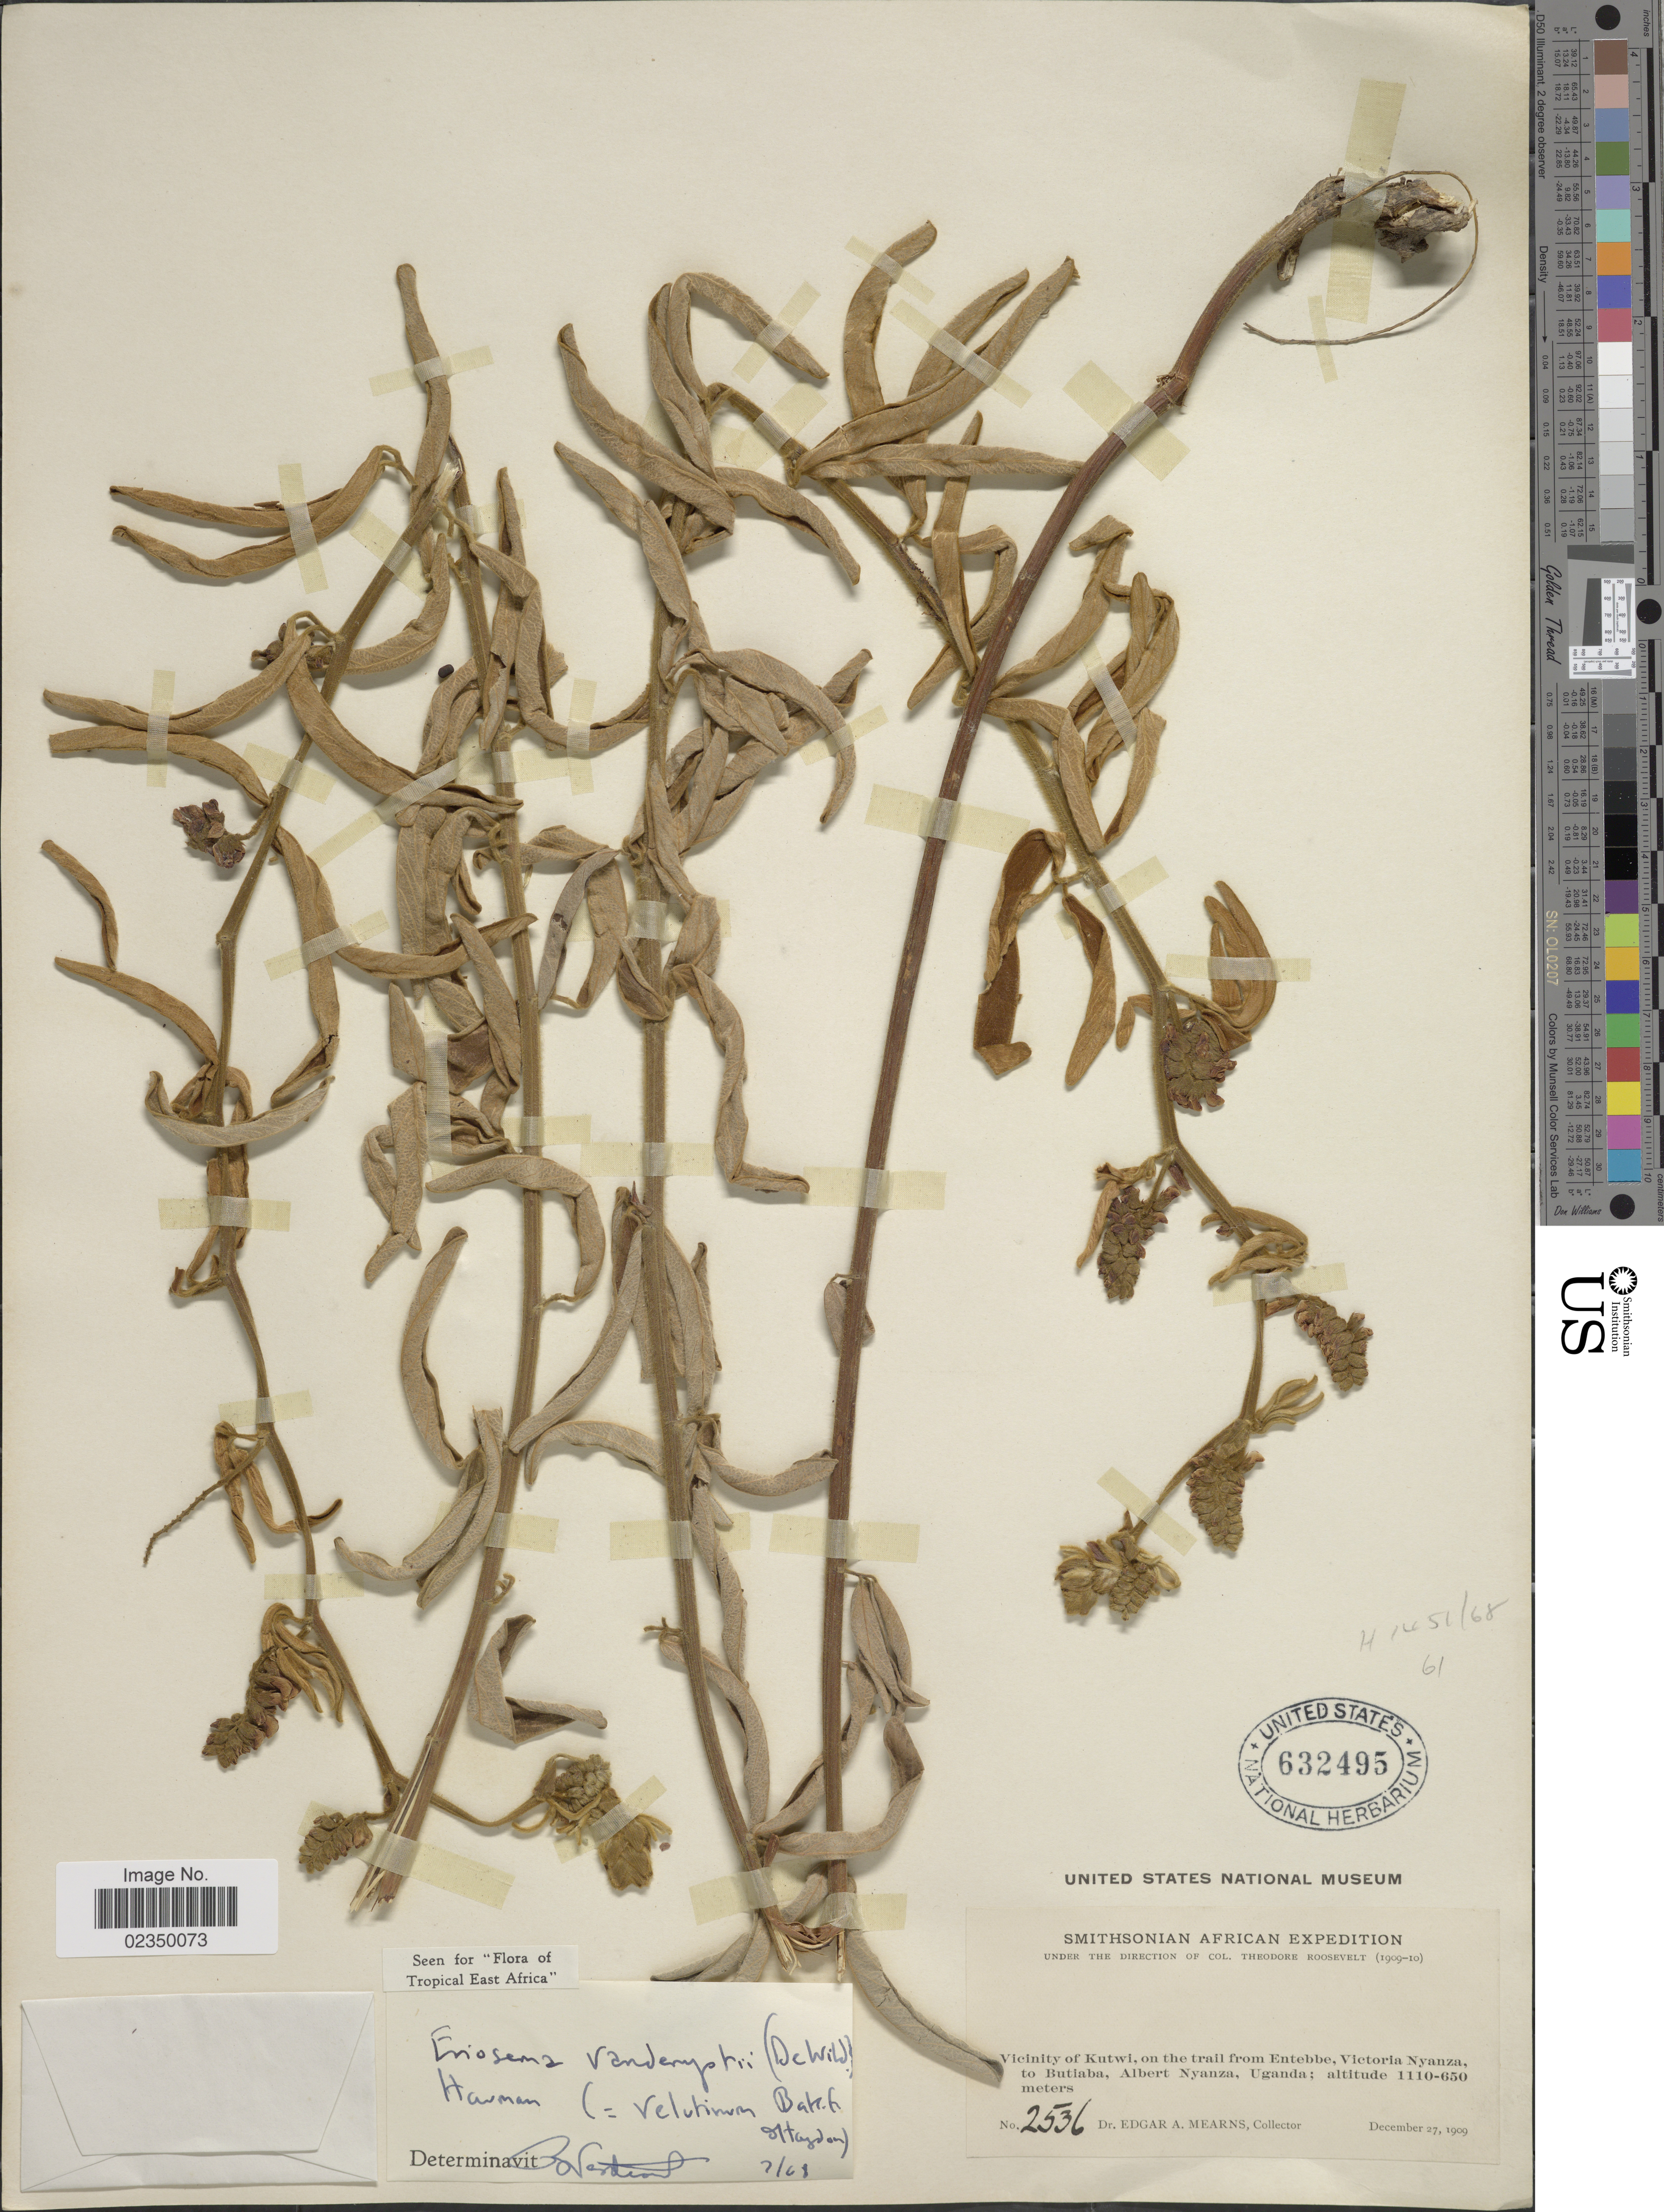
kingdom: Plantae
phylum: Tracheophyta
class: Magnoliopsida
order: Fabales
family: Fabaceae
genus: Eriosema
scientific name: Eriosema vanderystii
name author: (De Wild.) Hauman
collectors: E. A. Mearns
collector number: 2536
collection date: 1909-12-27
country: Uganda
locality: Vicinity of Kutwi, on the trail from Entebbe, Victoria Nyanza to Butiaba, Albert Nyanza.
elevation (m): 650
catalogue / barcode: US 632495